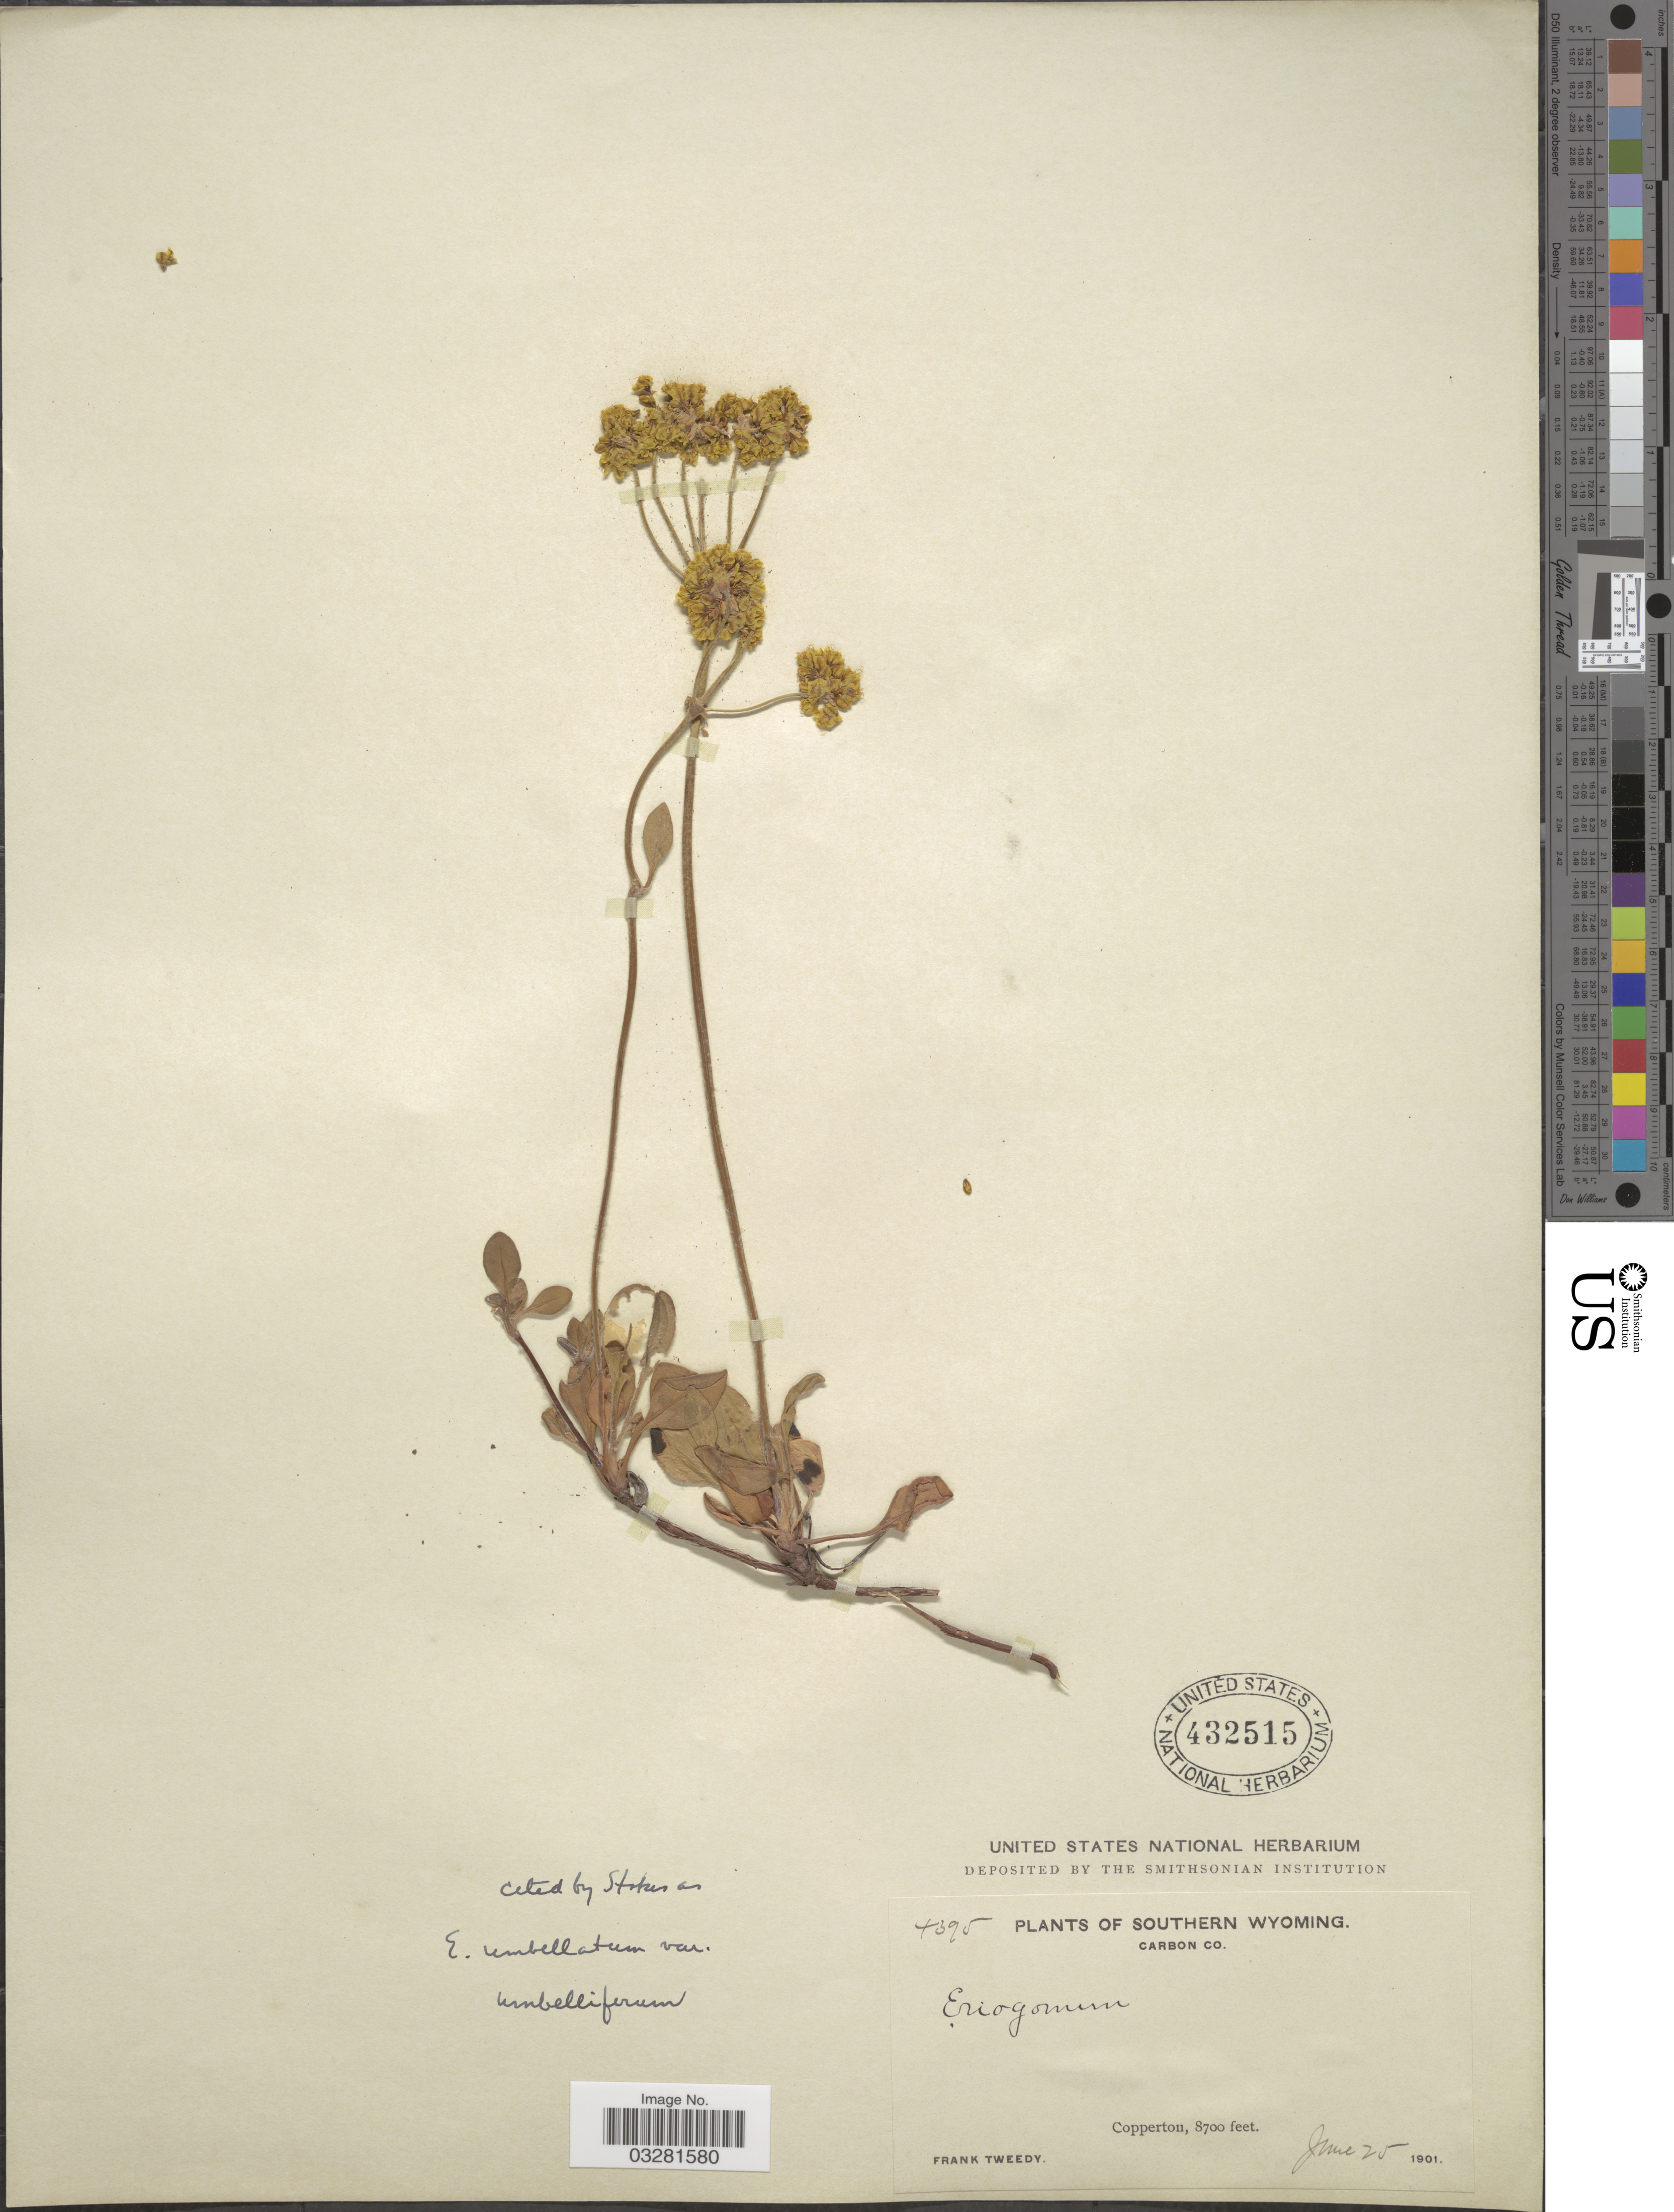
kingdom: Plantae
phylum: Tracheophyta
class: Magnoliopsida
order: Caryophyllales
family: Polygonaceae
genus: Eriogonum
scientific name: Eriogonum umbellatum var. intectum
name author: A. Nelson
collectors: F. Tweedy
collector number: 4395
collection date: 1901-06-25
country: United States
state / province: Wyoming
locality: Southern Wyoming. Carbon Co. Copperton.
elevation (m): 2652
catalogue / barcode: US 432515